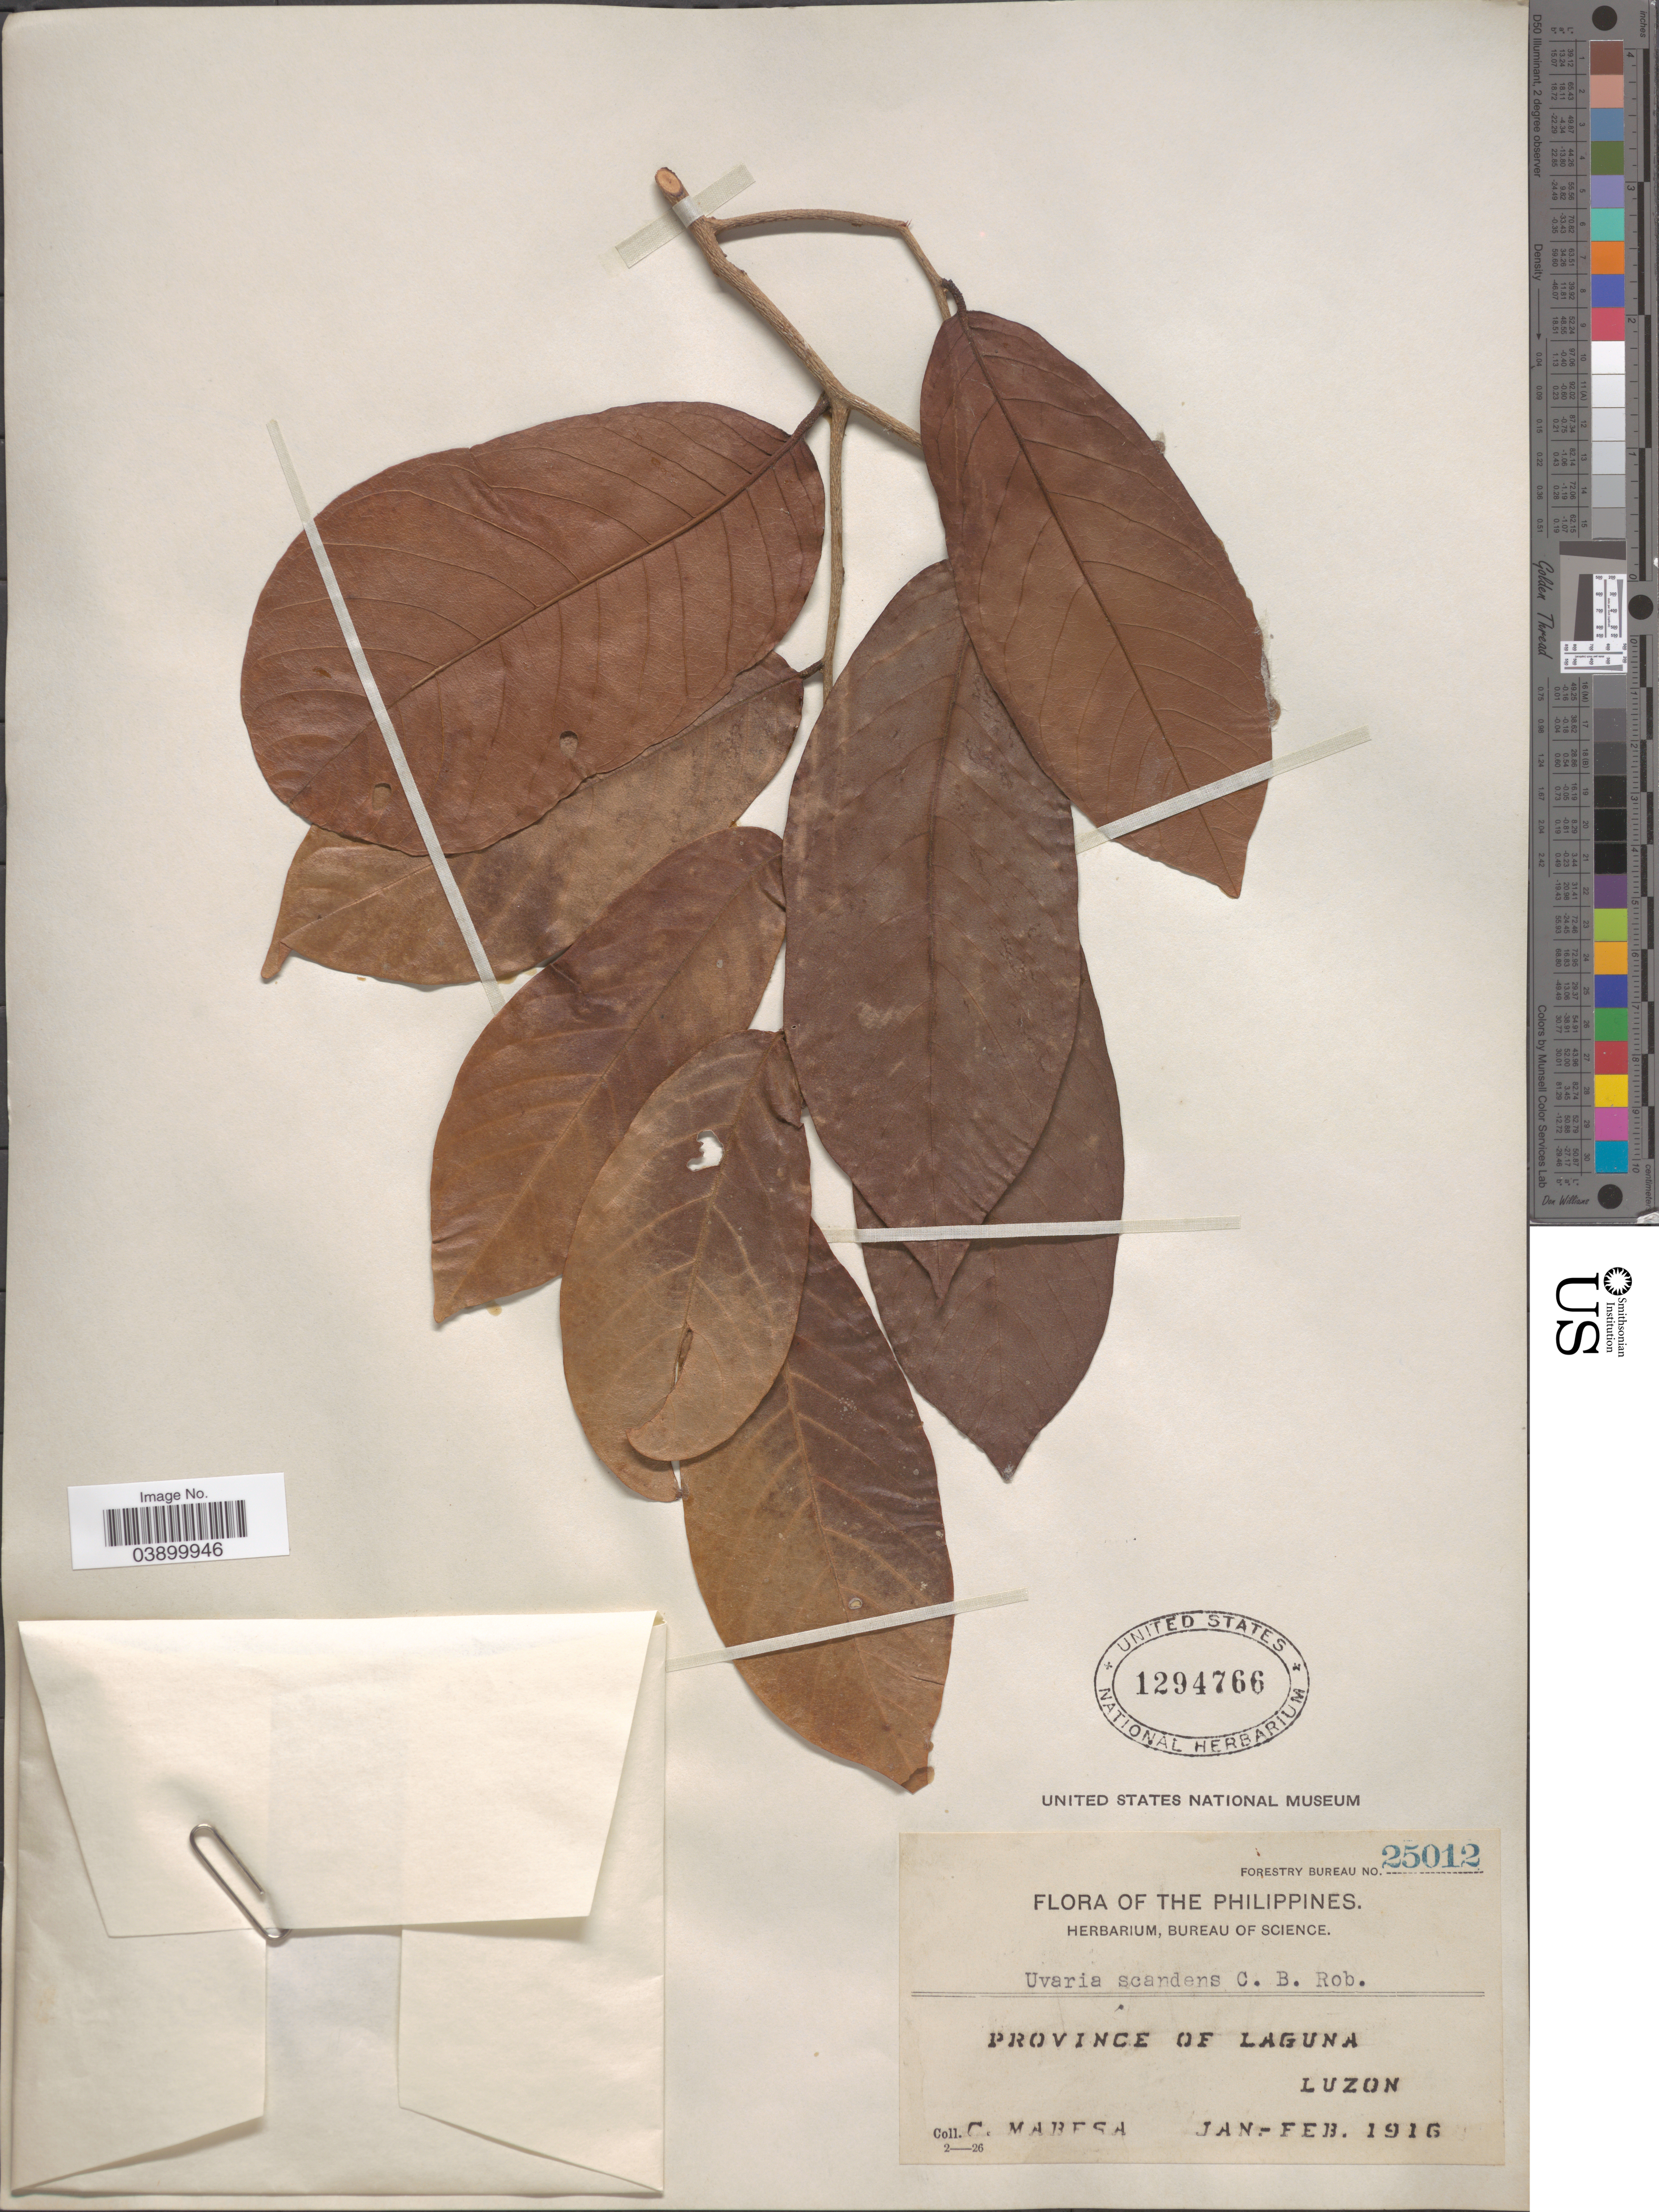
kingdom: Plantae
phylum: Tracheophyta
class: Magnoliopsida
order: Magnoliales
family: Annonaceae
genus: Uvaria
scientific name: Uvaria scandens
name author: C.B. Rob.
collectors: C. Mabesa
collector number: Forestry Bureau 25012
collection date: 1916-01/1916-02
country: Philippines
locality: Province of Laguna. Luzon.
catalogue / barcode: US 1294766